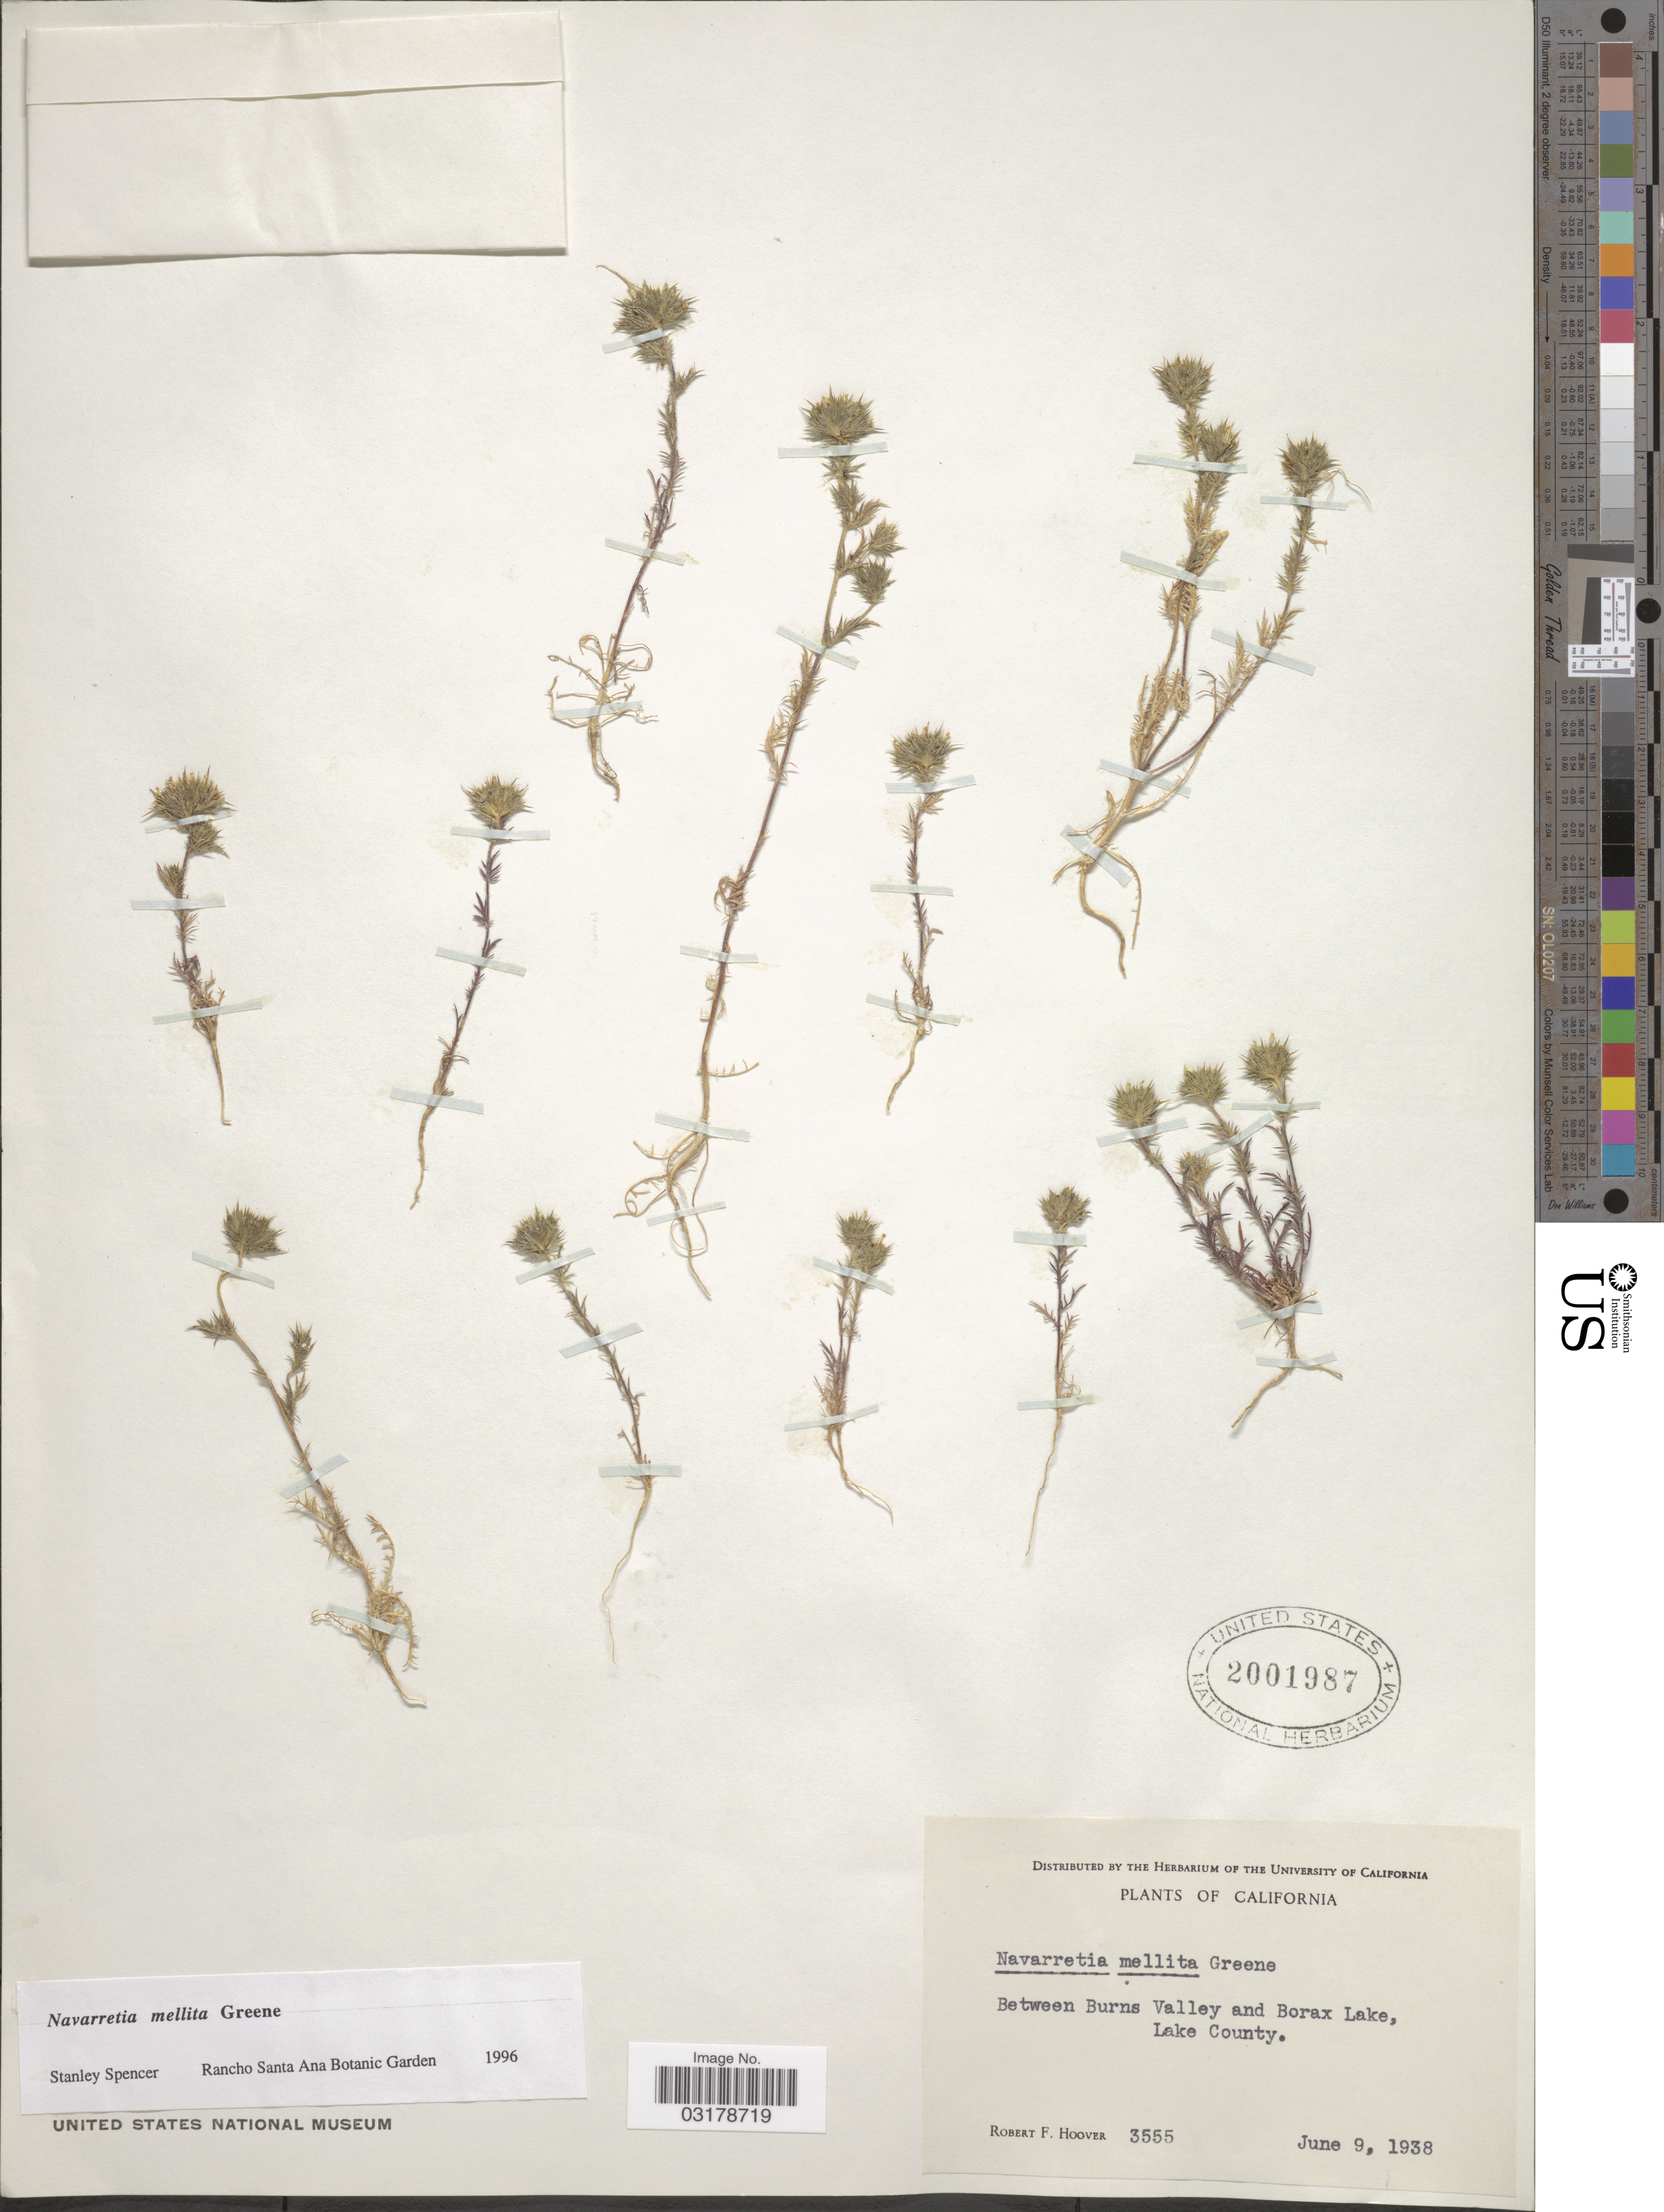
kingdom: Plantae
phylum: Tracheophyta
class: Magnoliopsida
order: Ericales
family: Polemoniaceae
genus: Navarretia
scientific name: Navarretia mellita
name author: Greene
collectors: R. F. Hoover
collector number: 3555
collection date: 1938-06-09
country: United States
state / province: California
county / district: Lake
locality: Between Burns Valley and Borax Lake, Lake County.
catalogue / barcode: US 2001987